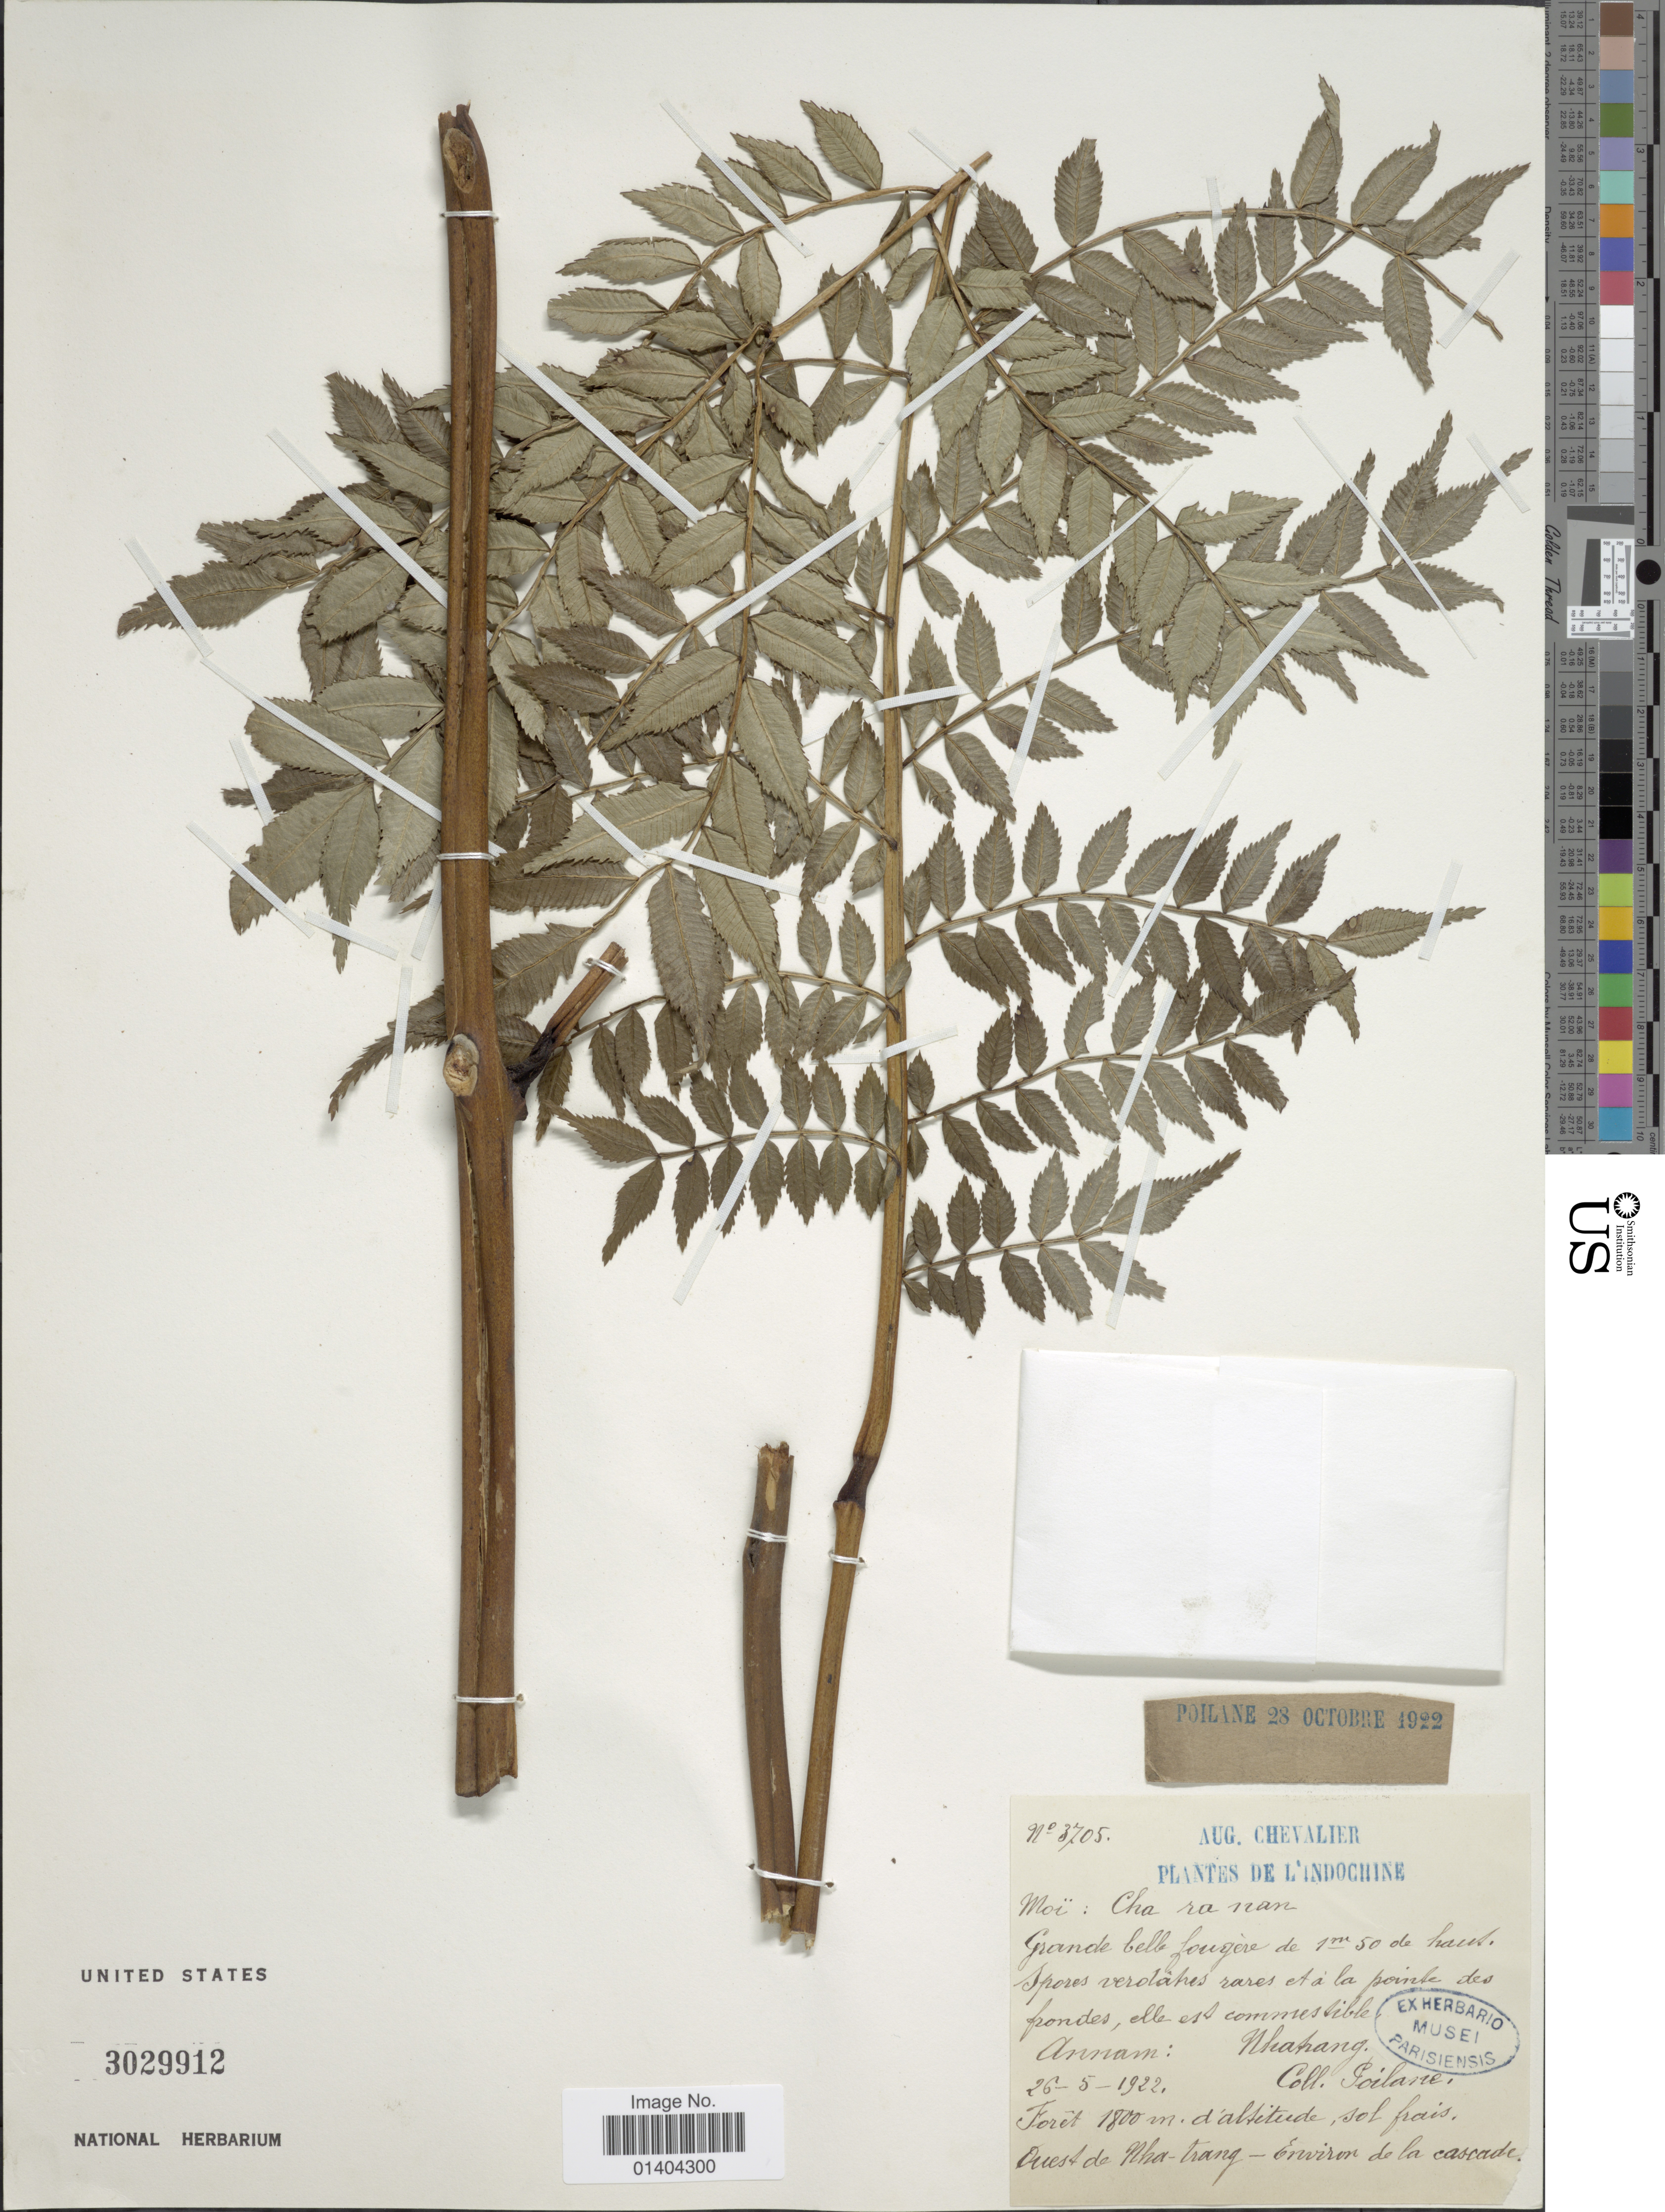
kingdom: Plantae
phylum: Tracheophyta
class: Polypodiopsida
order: Marattiales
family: Marattiaceae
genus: Marattia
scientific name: Marattia sp.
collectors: -. Poilane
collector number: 3705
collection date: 1922-05-26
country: Vietnam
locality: Annam: Akatang [interpreted]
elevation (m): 1800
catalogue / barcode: US 3029912